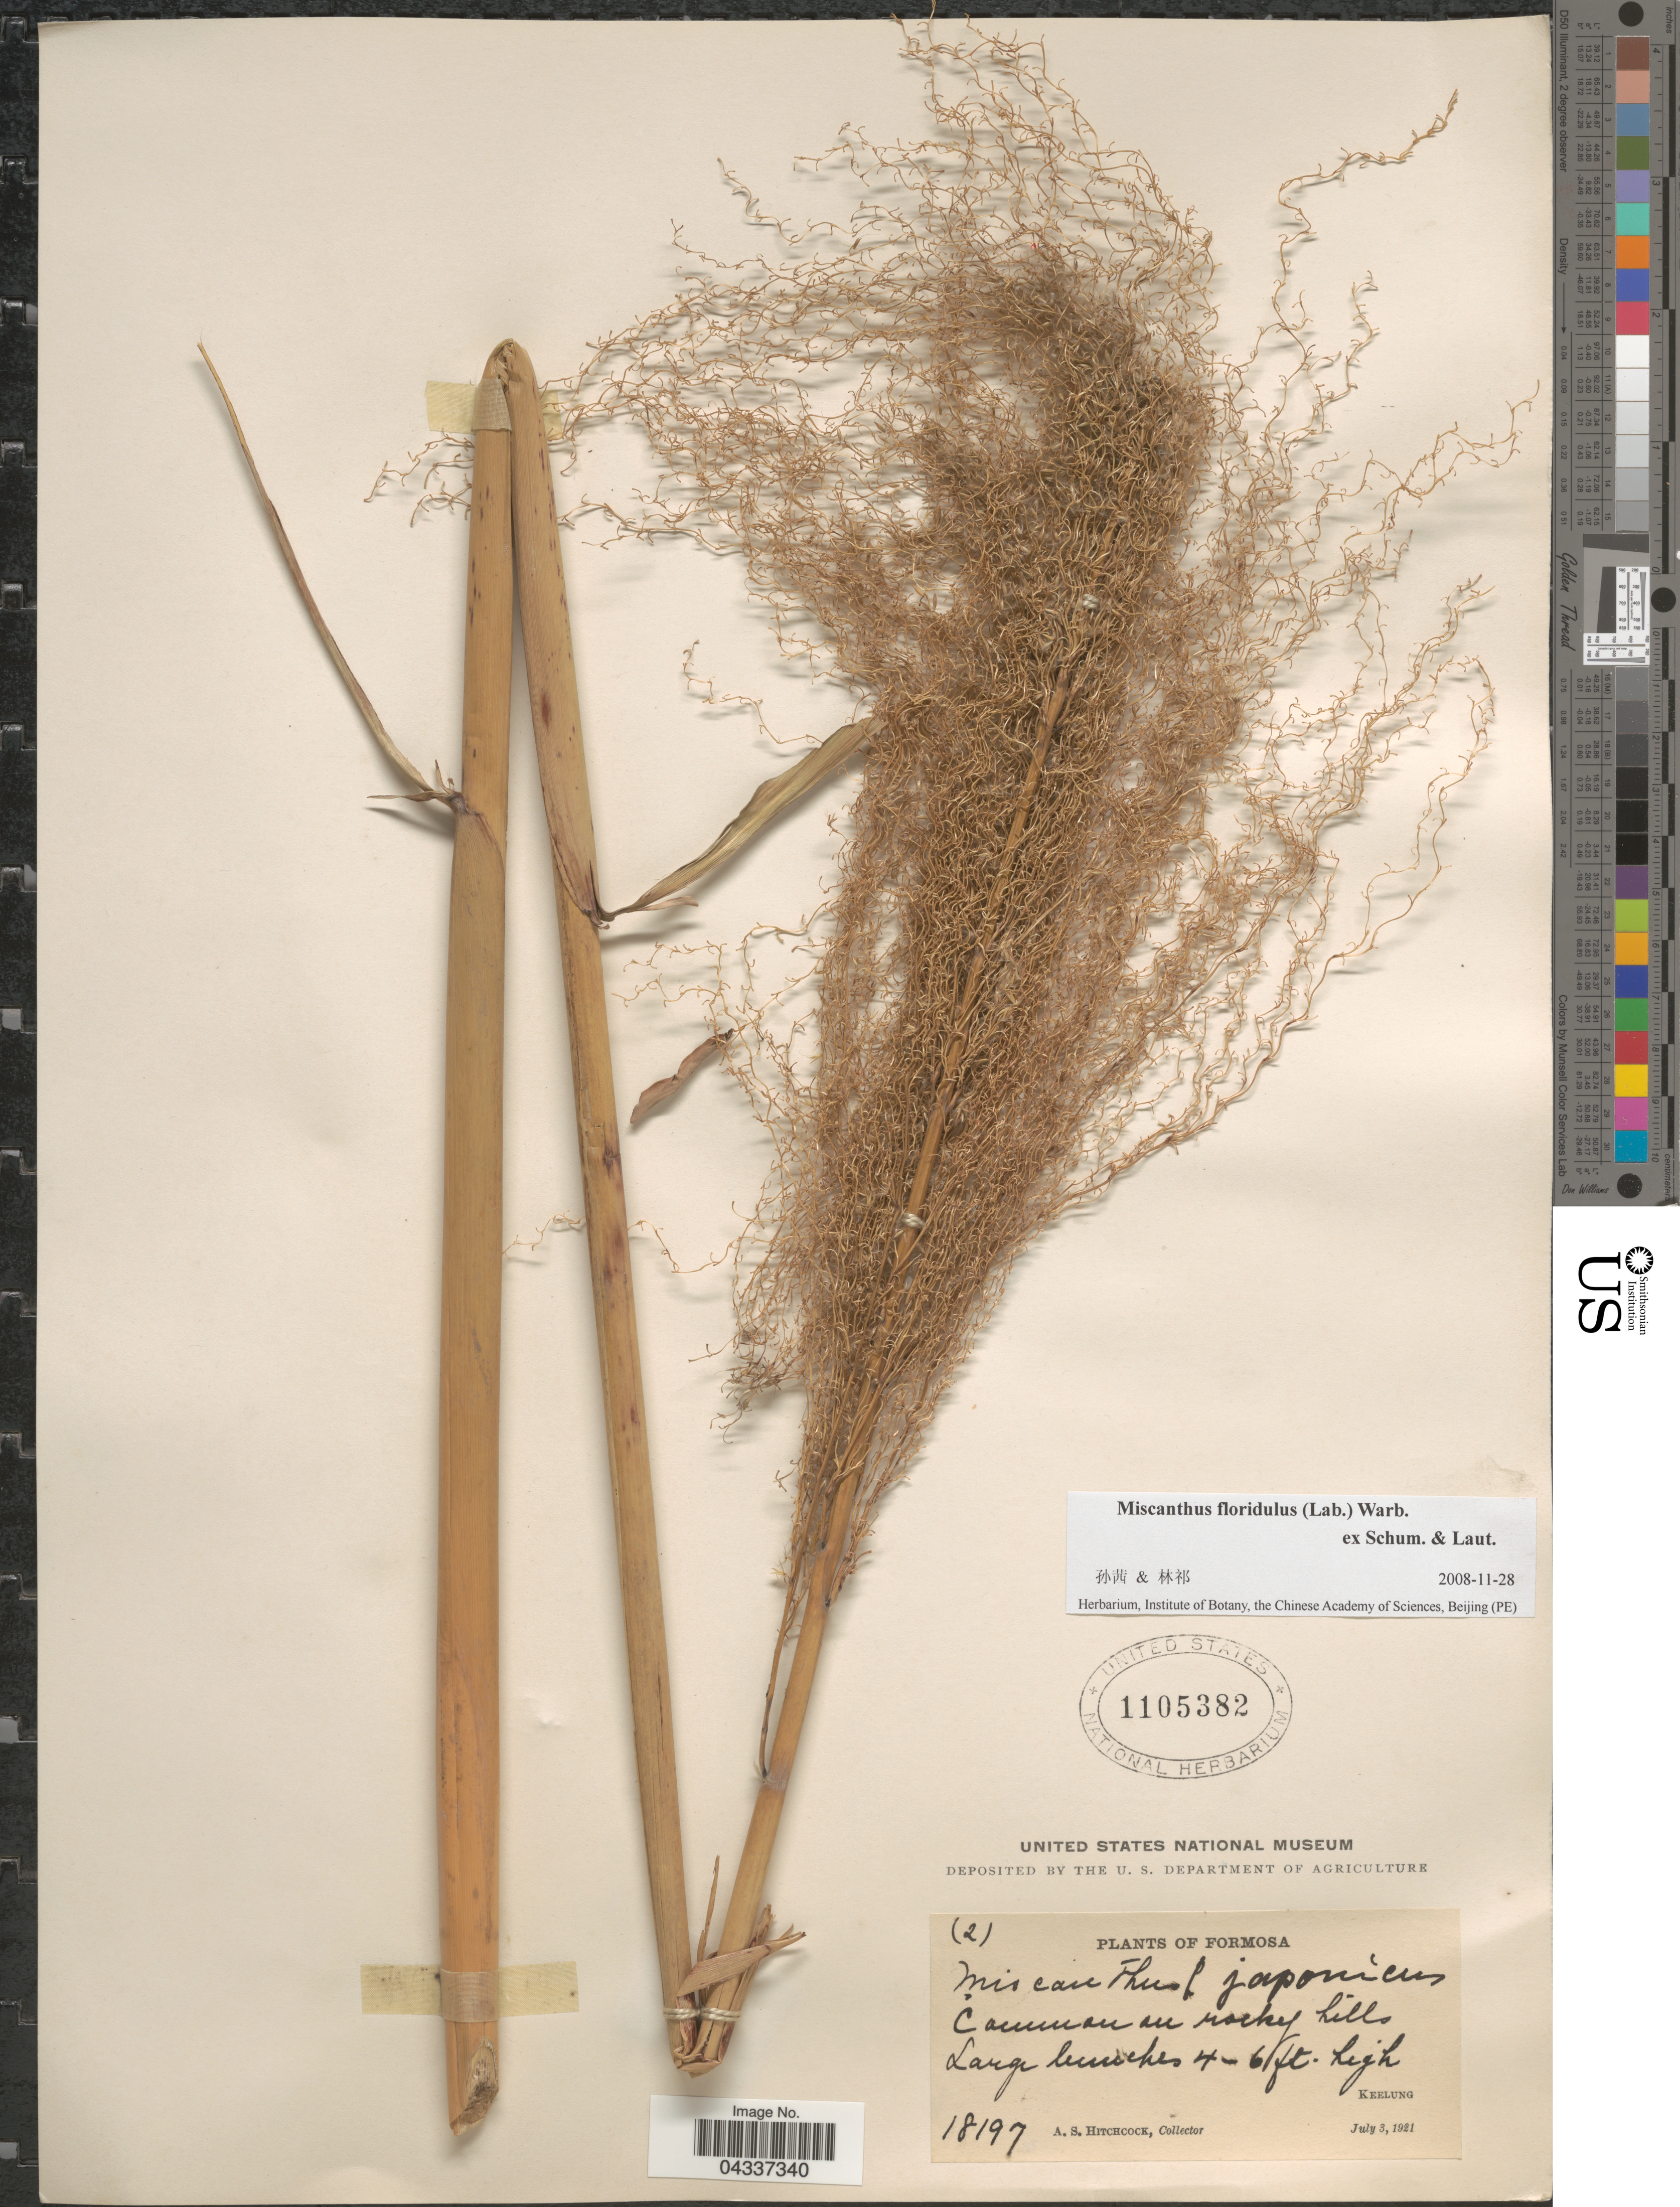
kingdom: Plantae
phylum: Tracheophyta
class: Liliopsida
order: Poales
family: Poaceae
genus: Miscanthus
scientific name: Miscanthus floridulus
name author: (Labill.) Warb.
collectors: A. S. Hitchcock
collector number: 18197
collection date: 1921-07-03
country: Taiwan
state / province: Keelung City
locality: Formosa. Keelung.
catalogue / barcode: US 1105382